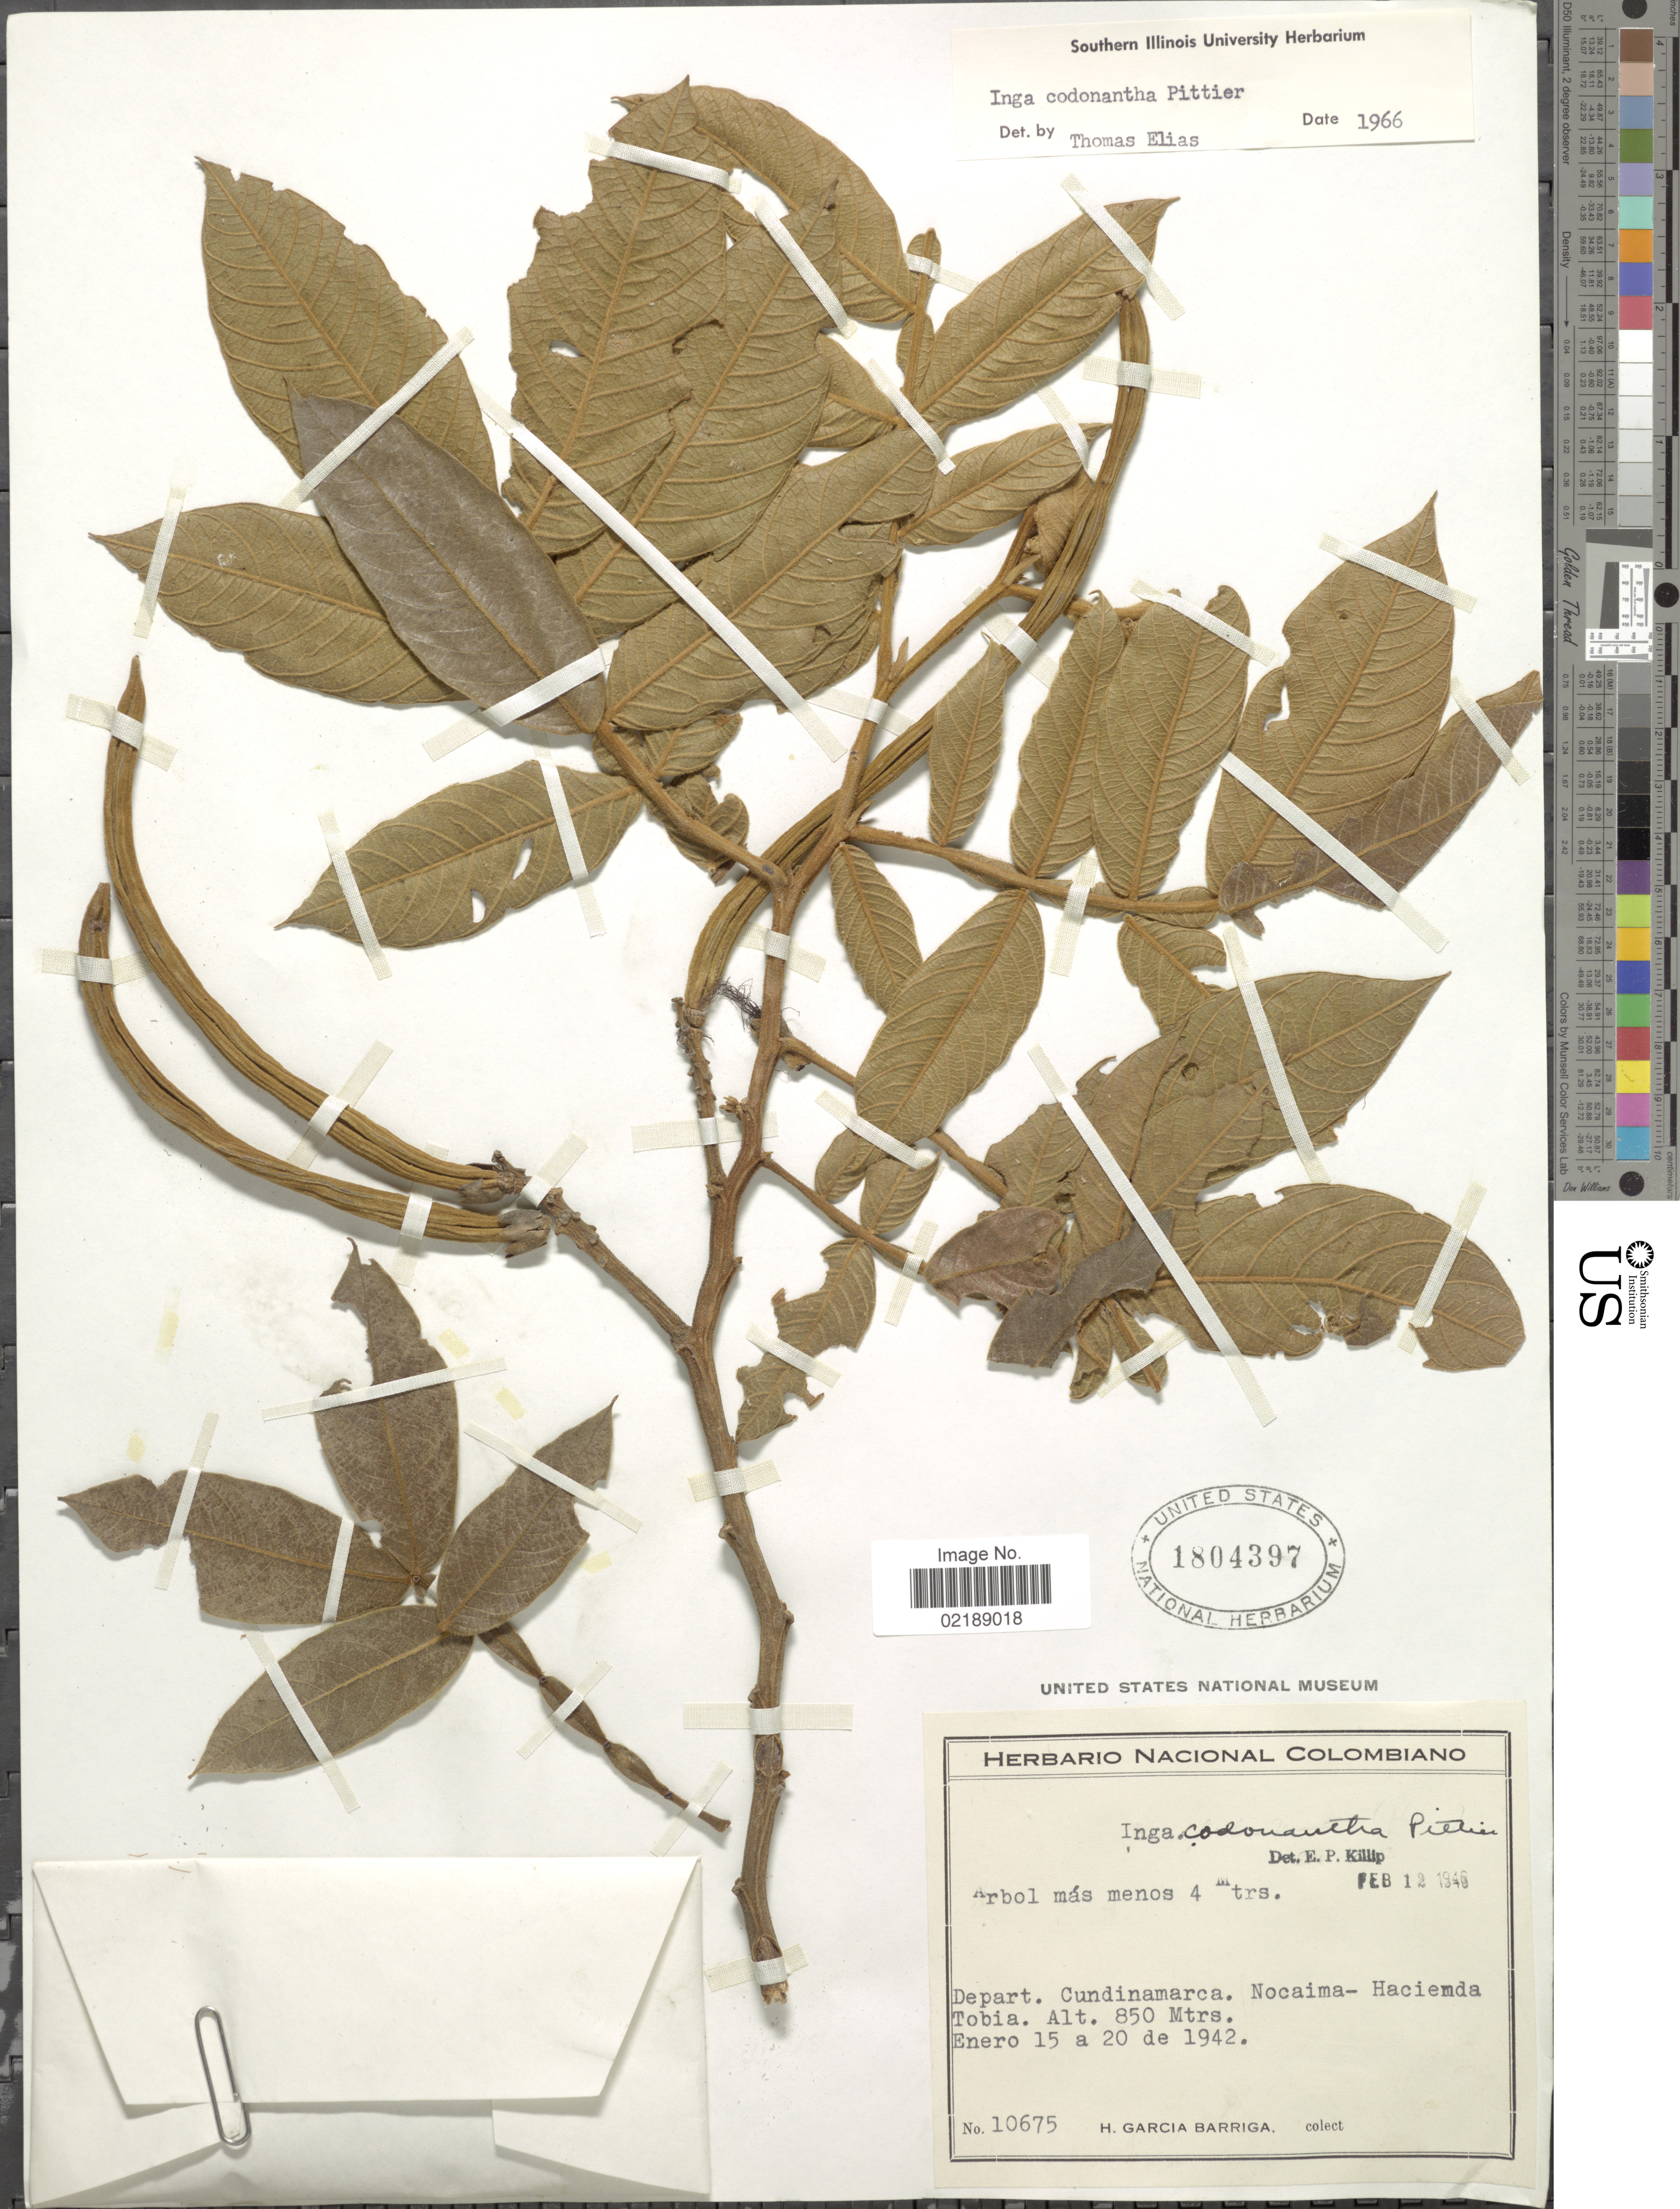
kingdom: Plantae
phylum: Tracheophyta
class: Magnoliopsida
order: Fabales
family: Fabaceae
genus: Inga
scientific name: Inga ornata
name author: Kunth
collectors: H. García Barriga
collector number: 10675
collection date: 1942-01-15/1942-01-20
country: Colombia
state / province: Cundinamarca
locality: Nocaima-Hacienda Tobia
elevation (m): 850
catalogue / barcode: US 1804397